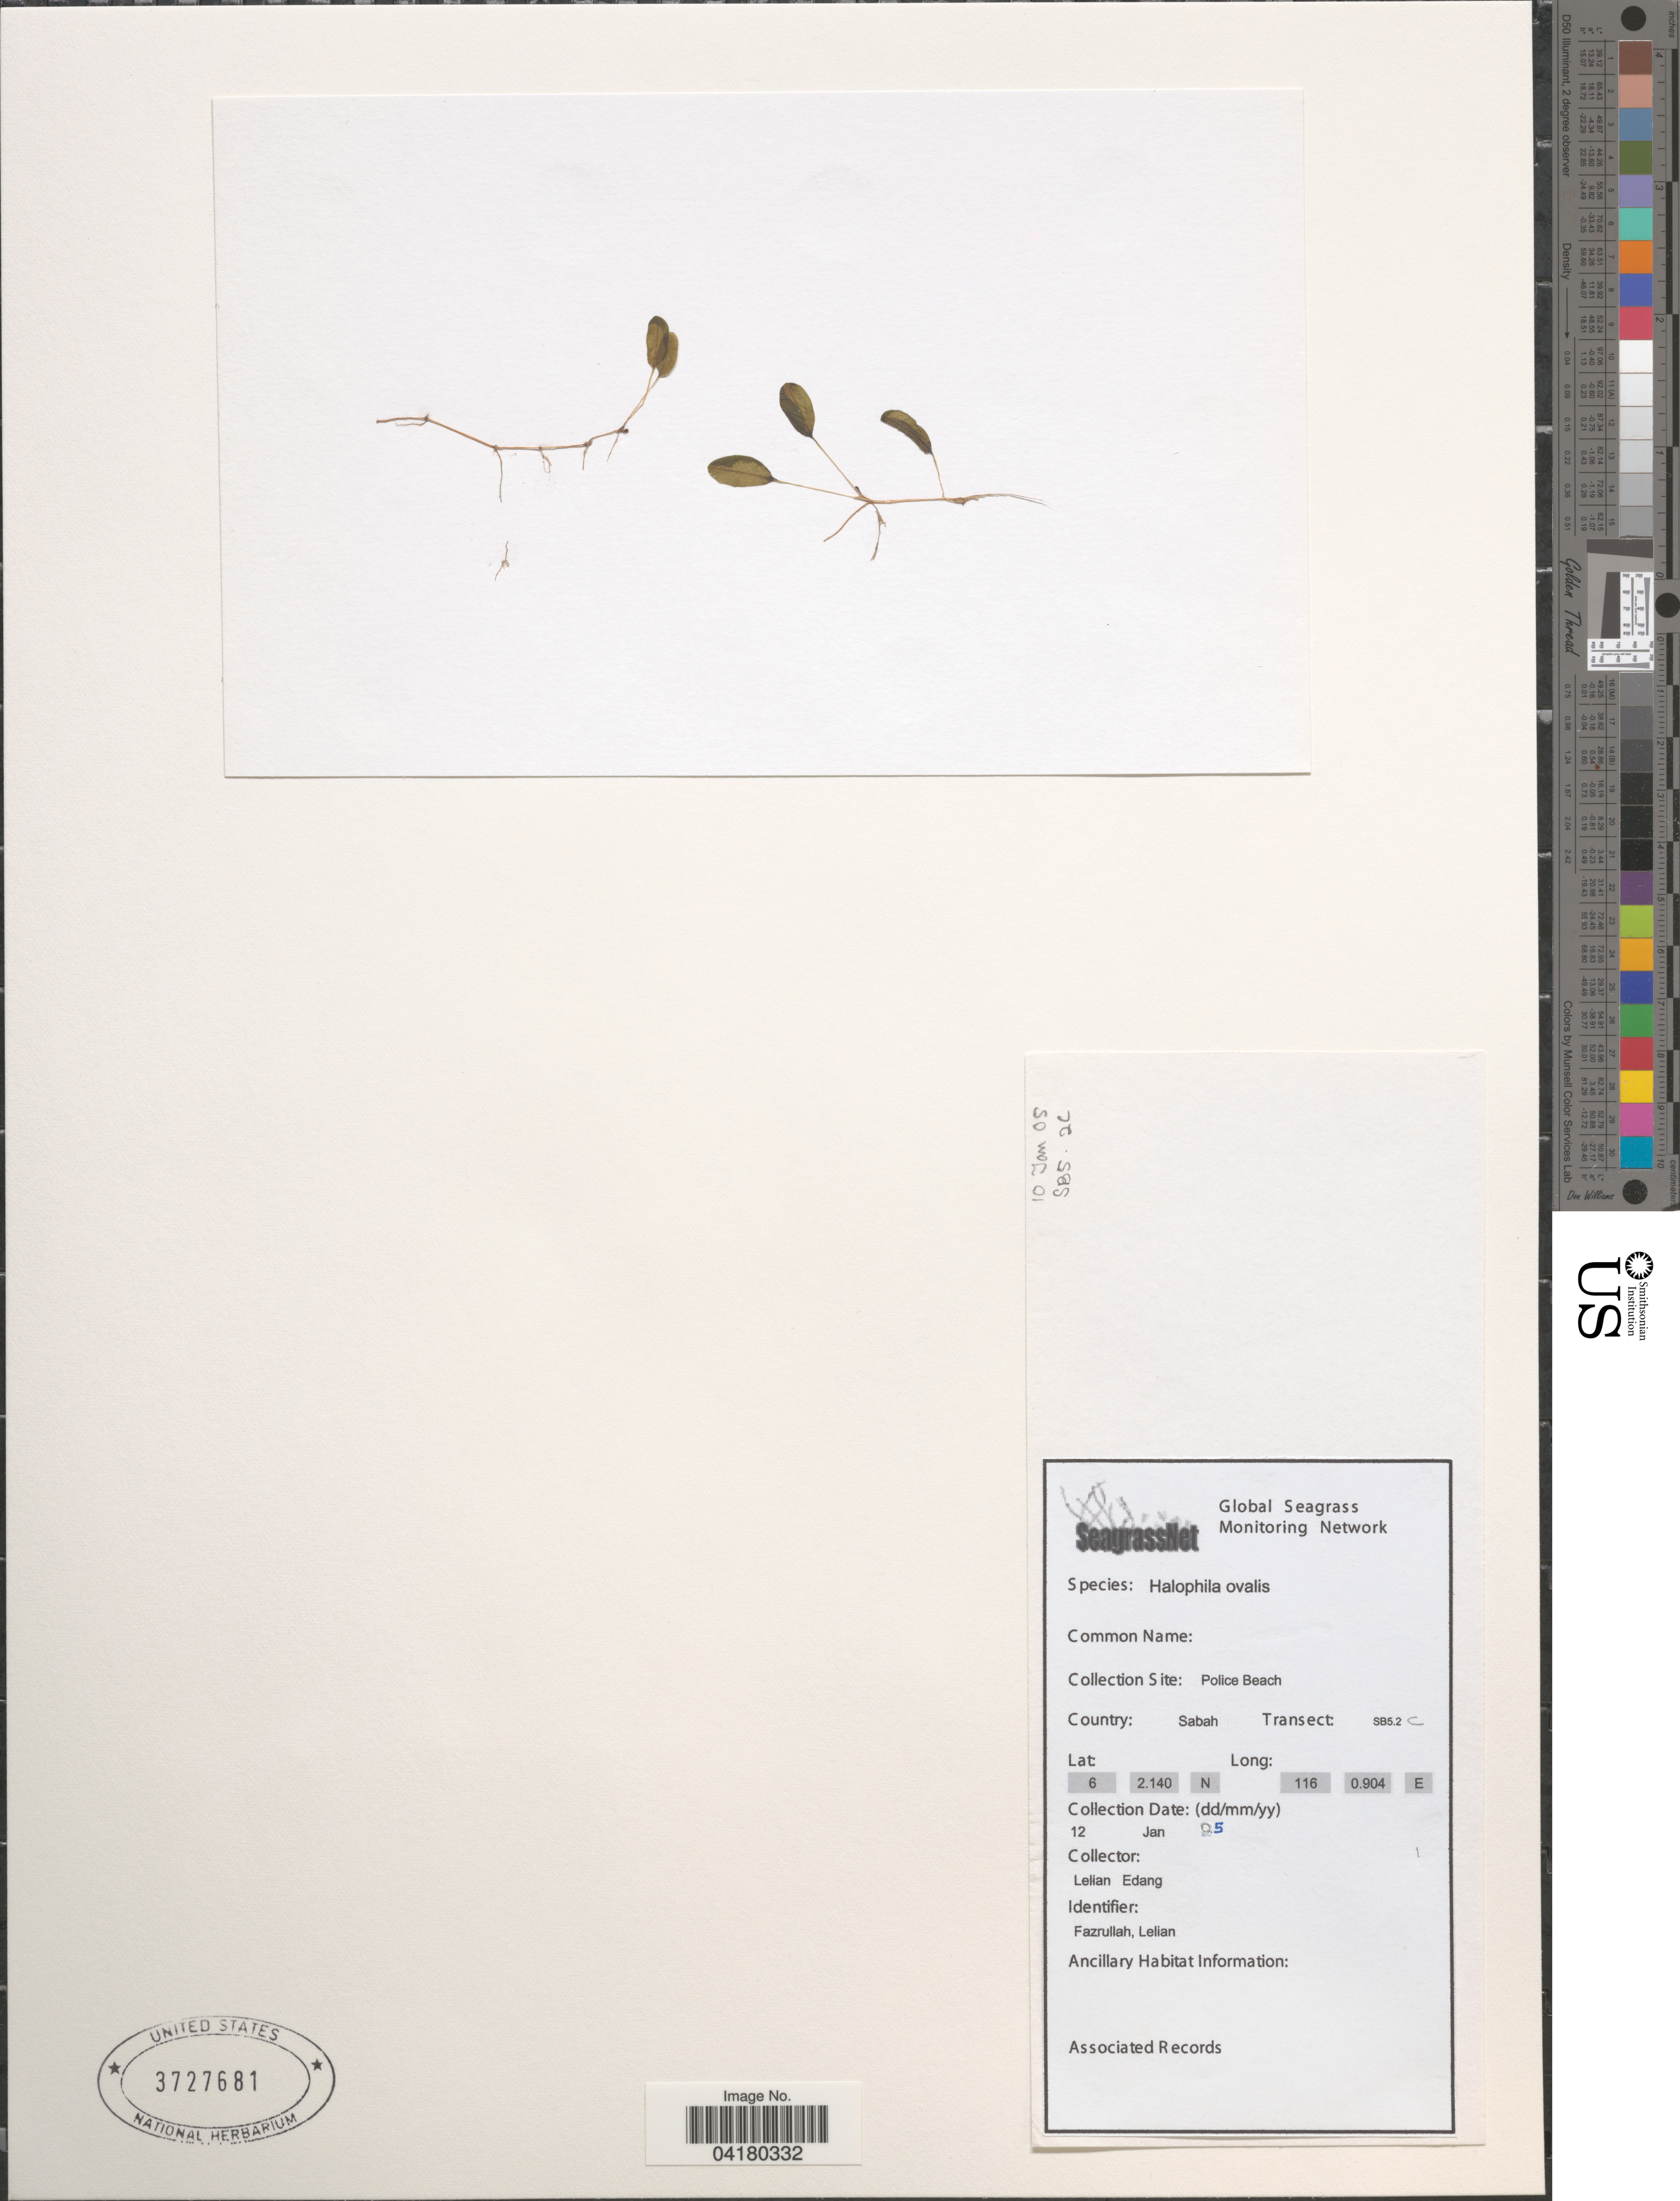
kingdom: Plantae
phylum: Tracheophyta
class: Liliopsida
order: Alismatales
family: Hydrocharitaceae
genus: Halophila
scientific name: Halophila ovalis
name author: (R. Br.) Hook. f.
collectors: L. Edang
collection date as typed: Transcribed d/m/y: 12/1/5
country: Malaysia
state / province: Sabah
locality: Police Beach. Transect: SB5.2C.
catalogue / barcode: US 3727681